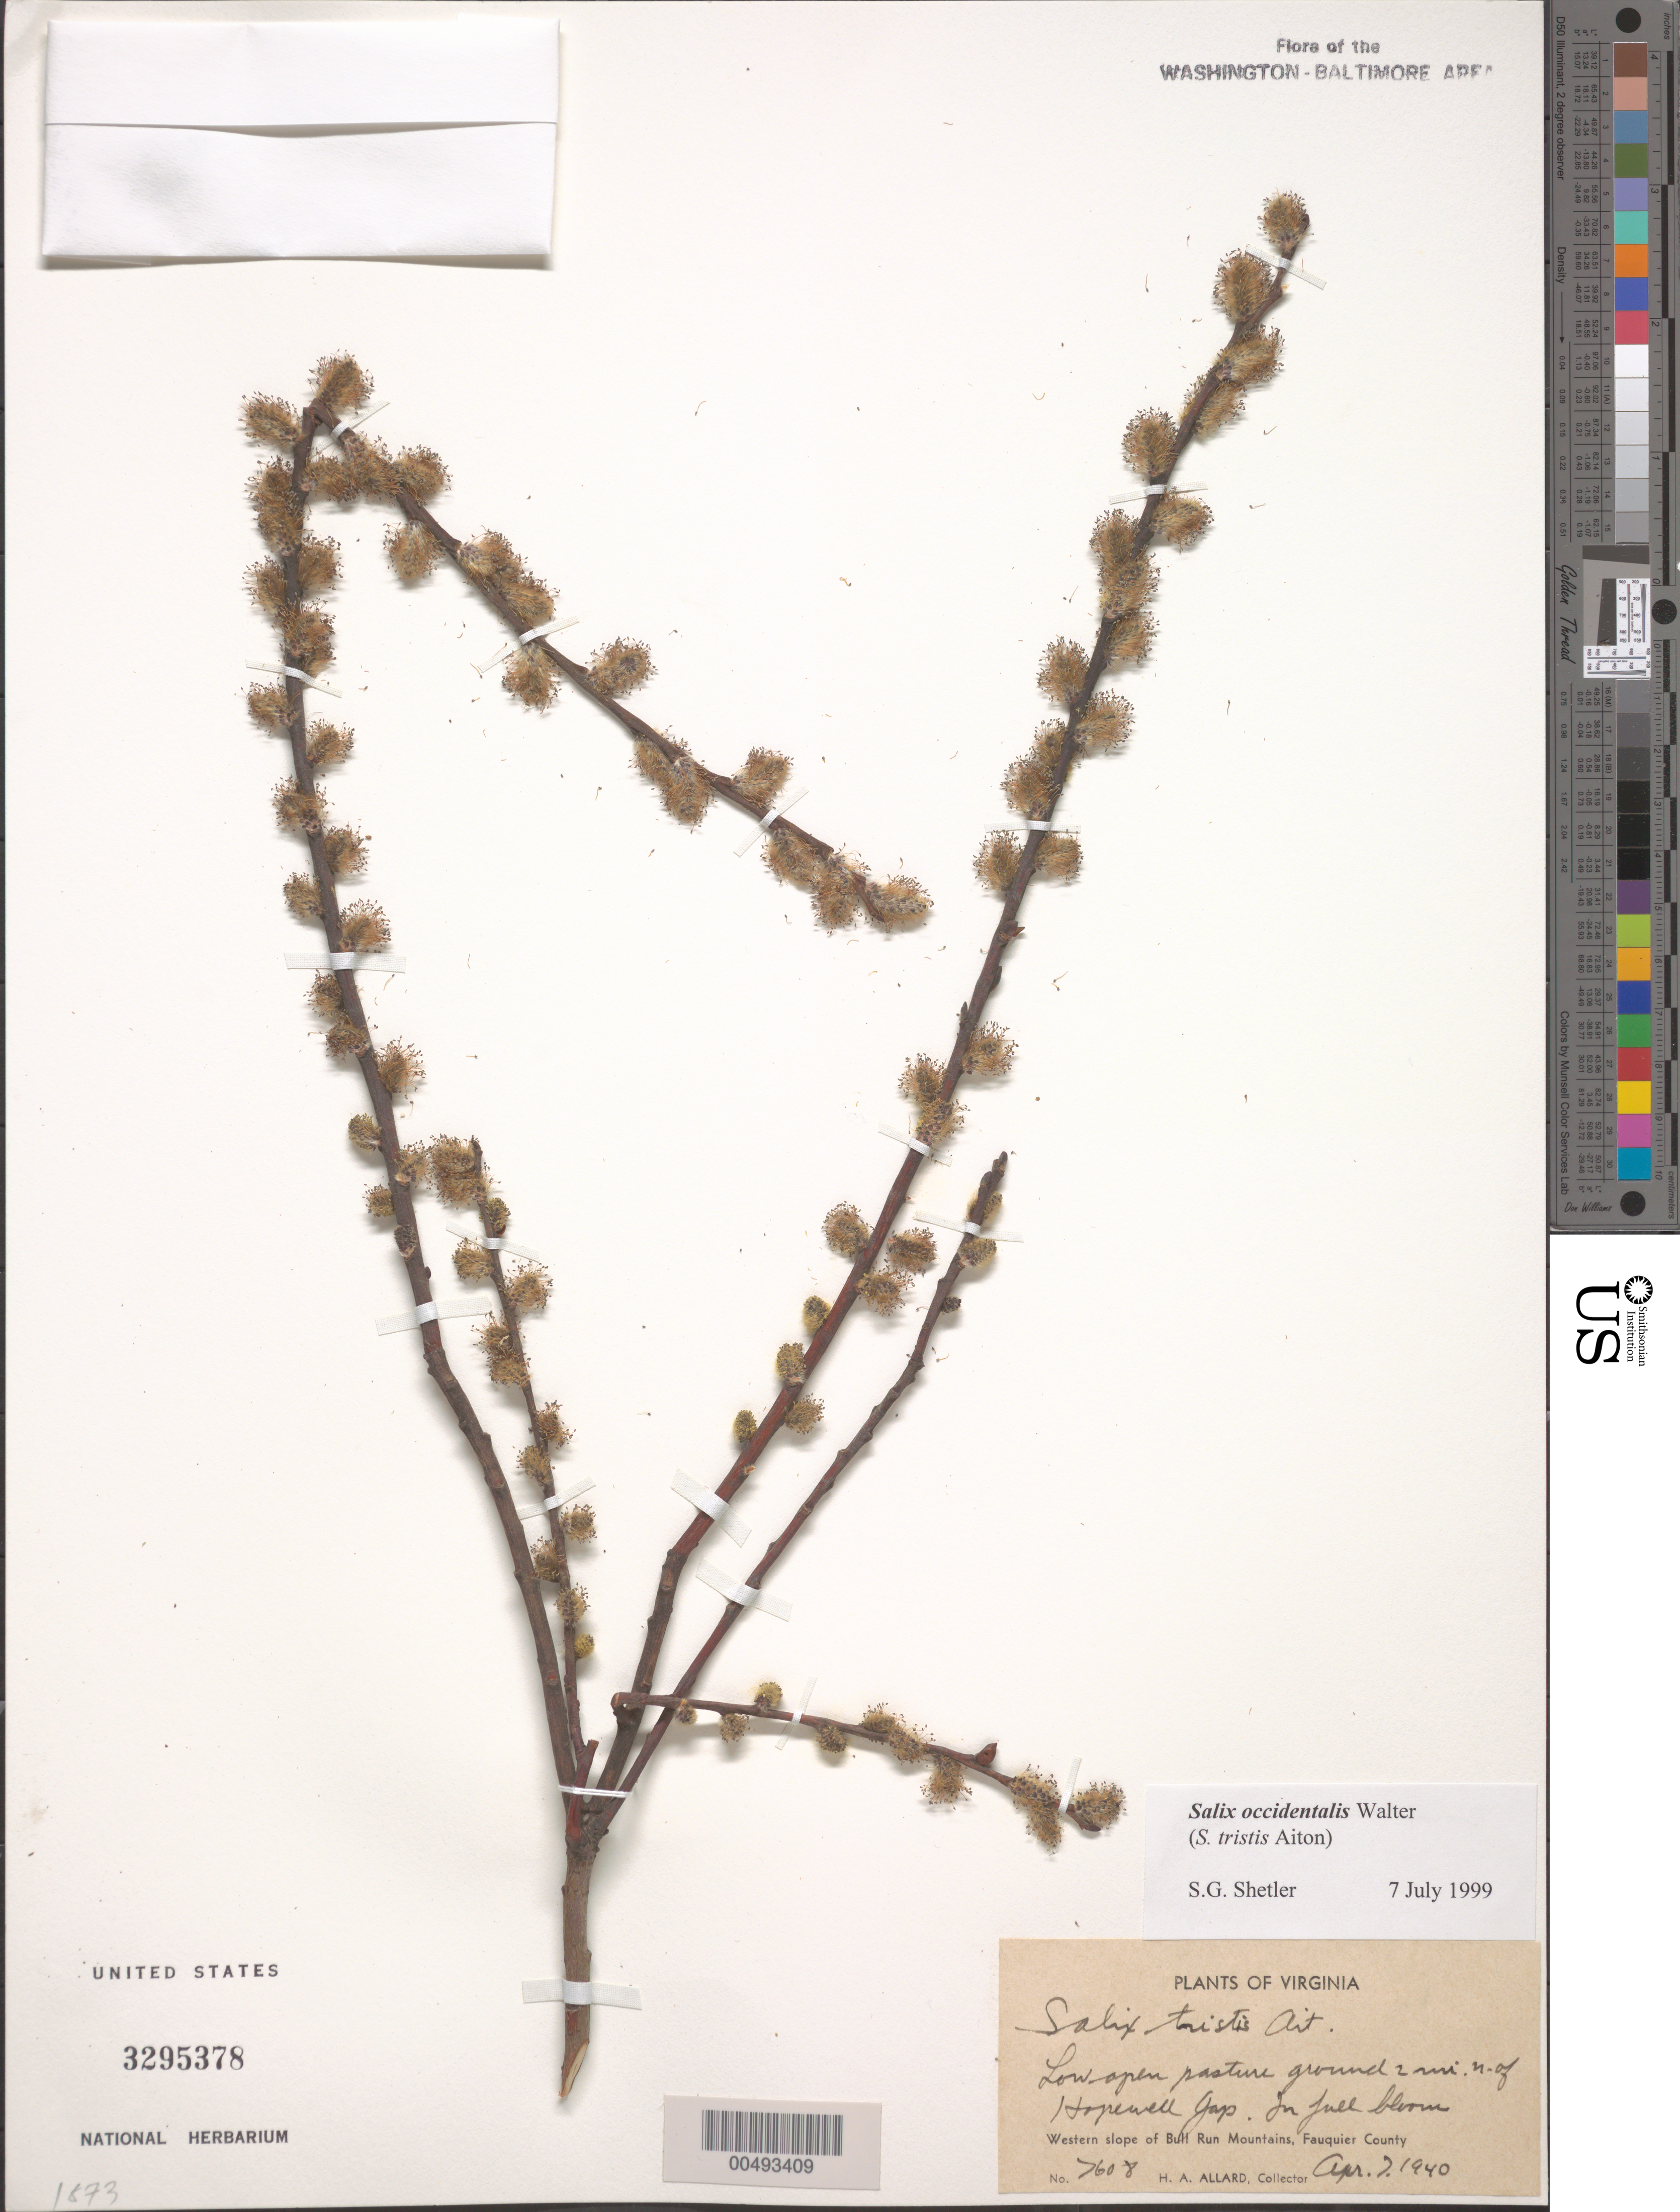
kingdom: Plantae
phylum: Tracheophyta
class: Magnoliopsida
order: Malpighiales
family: Salicaceae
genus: Salix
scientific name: Salix occidentalis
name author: Walter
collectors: H. A. Allard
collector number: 7608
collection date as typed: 07 Apr 1940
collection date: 1940-04-07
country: United States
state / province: Virginia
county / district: Fauquier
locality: N of Hopewell Gap, Bull Run Mts.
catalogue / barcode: US 3295378